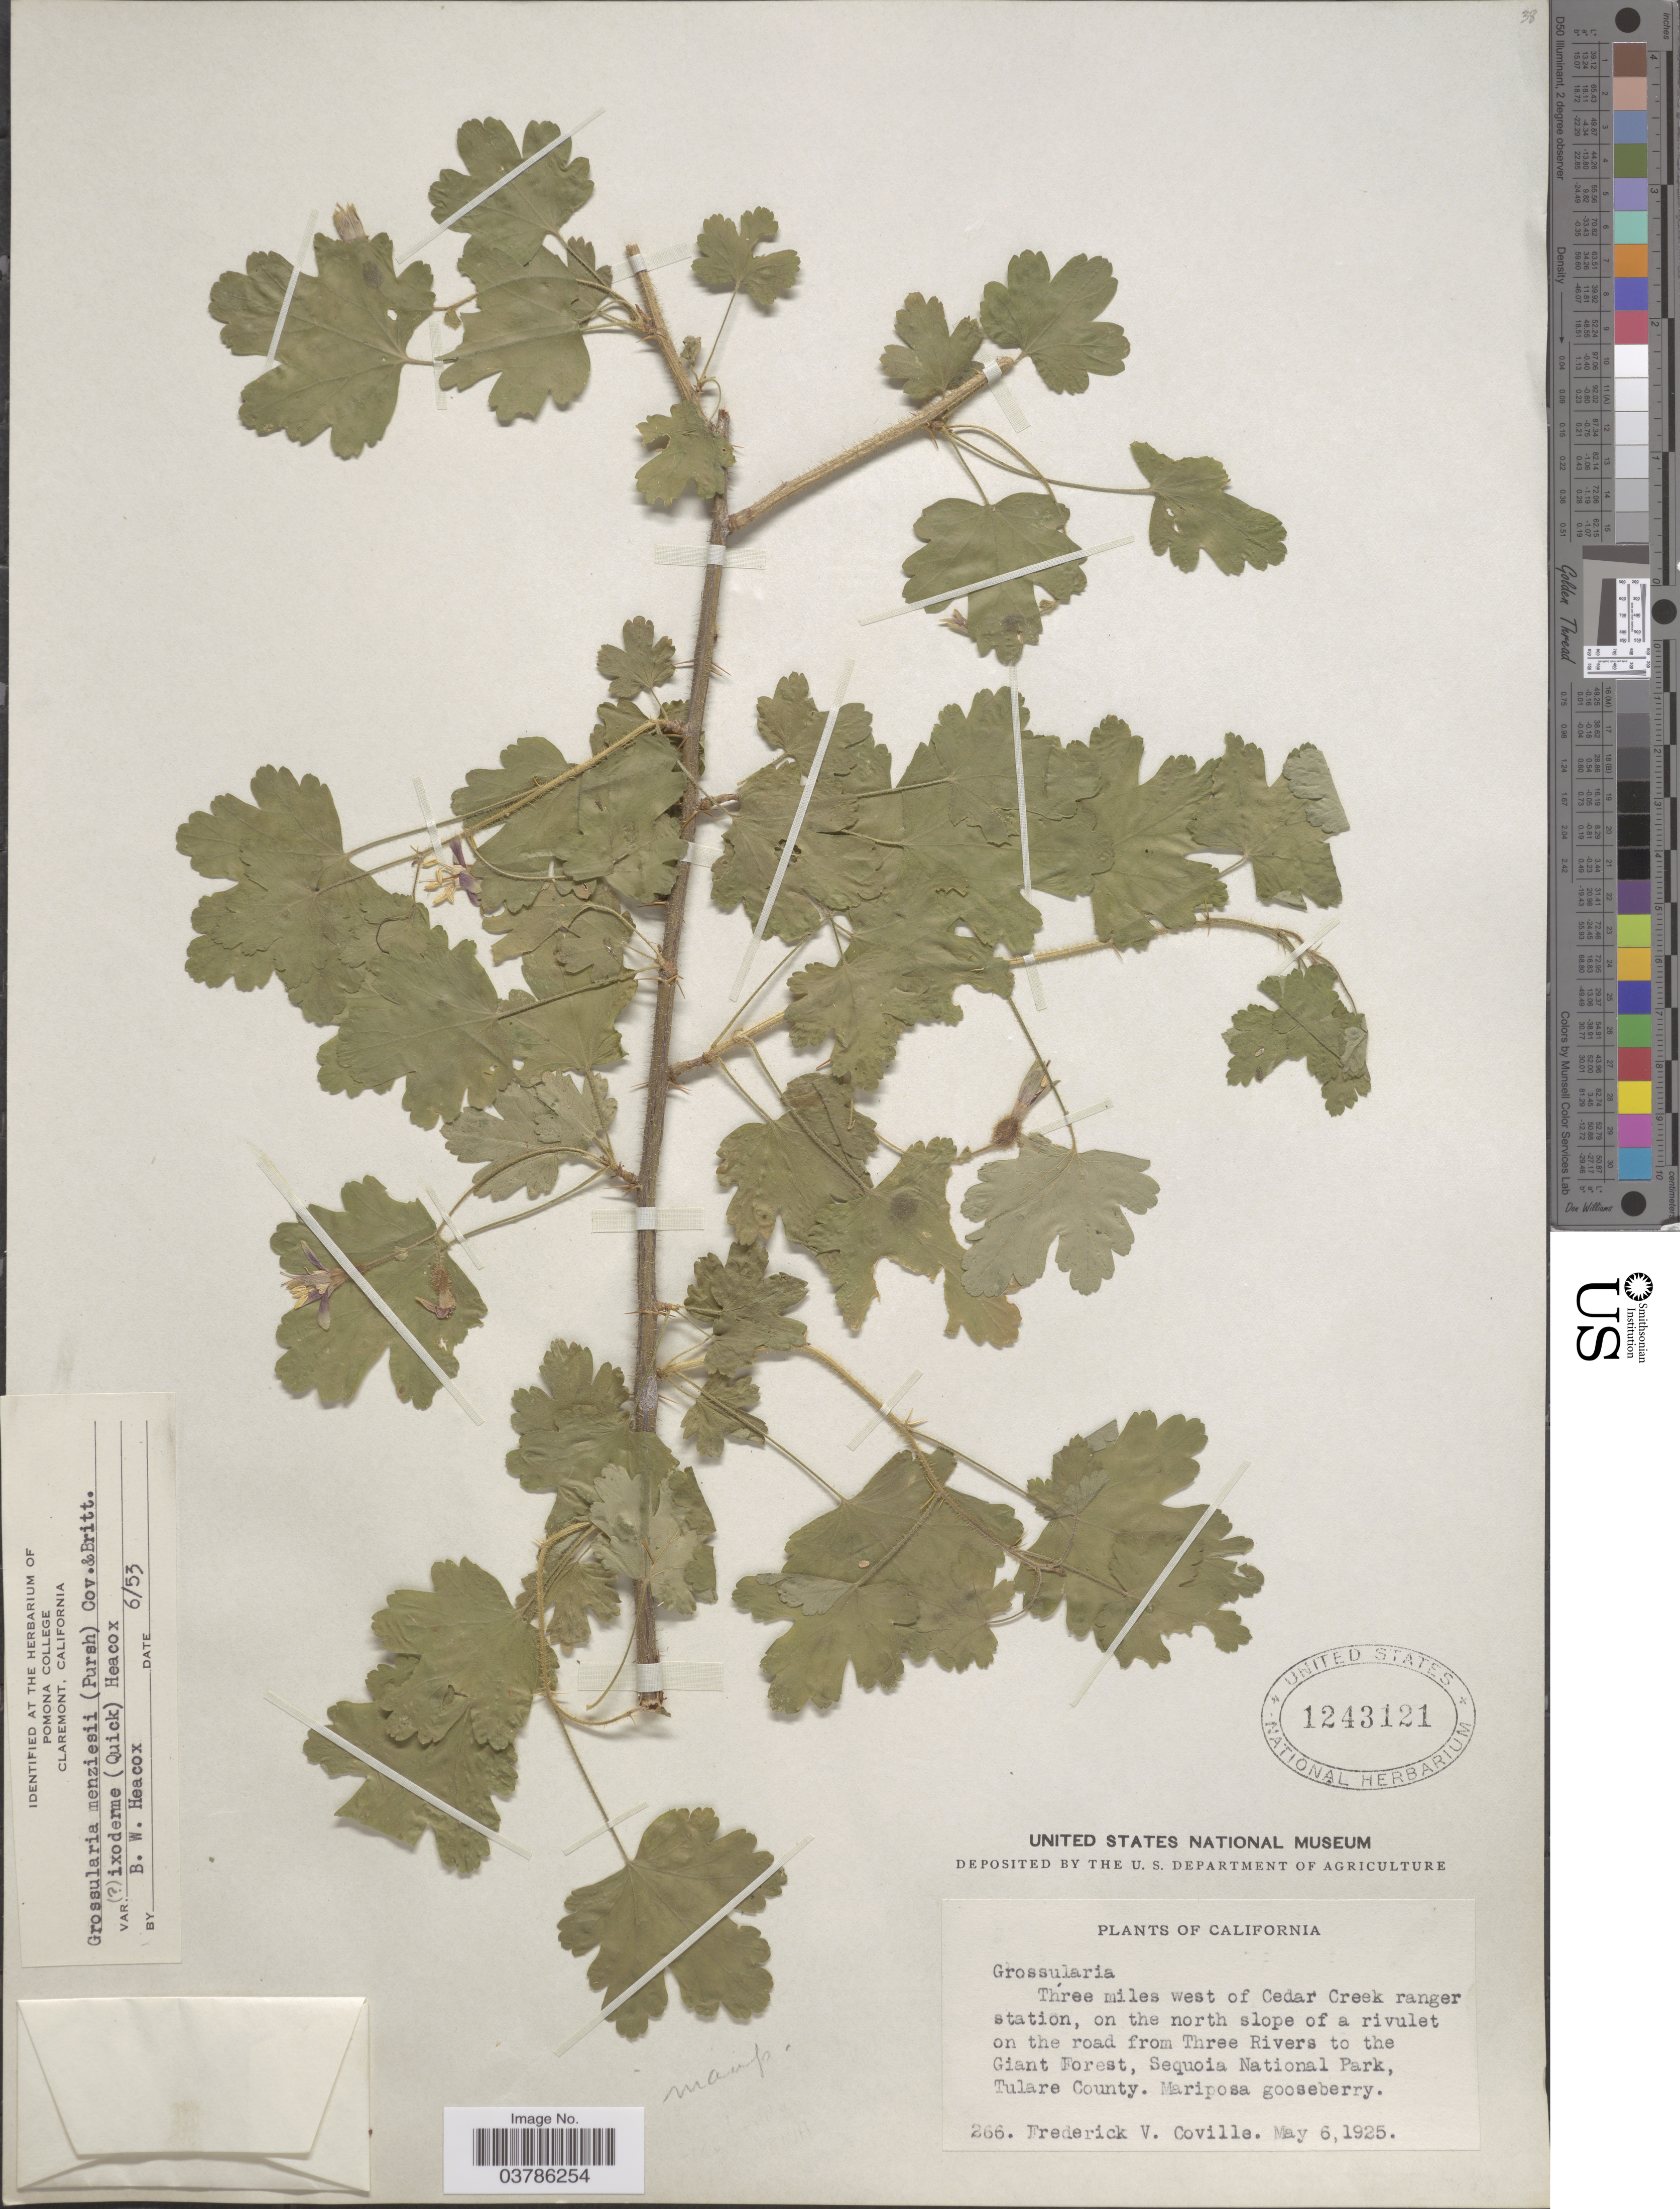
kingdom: Plantae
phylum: Tracheophyta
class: Magnoliopsida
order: Saxifragales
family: Grossulariaceae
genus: Ribes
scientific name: Ribes menziesii var. ixoderme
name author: Quick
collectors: F. V. Coville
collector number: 266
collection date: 1925-05-06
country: United States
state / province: California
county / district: Tulare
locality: Three miles west of Cedar Creek ranger station, on the north slope of a rivulet on the road from Three Rivers to the Giant Forest, Sequoia National Park, Tulare County.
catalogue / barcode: US 1243121